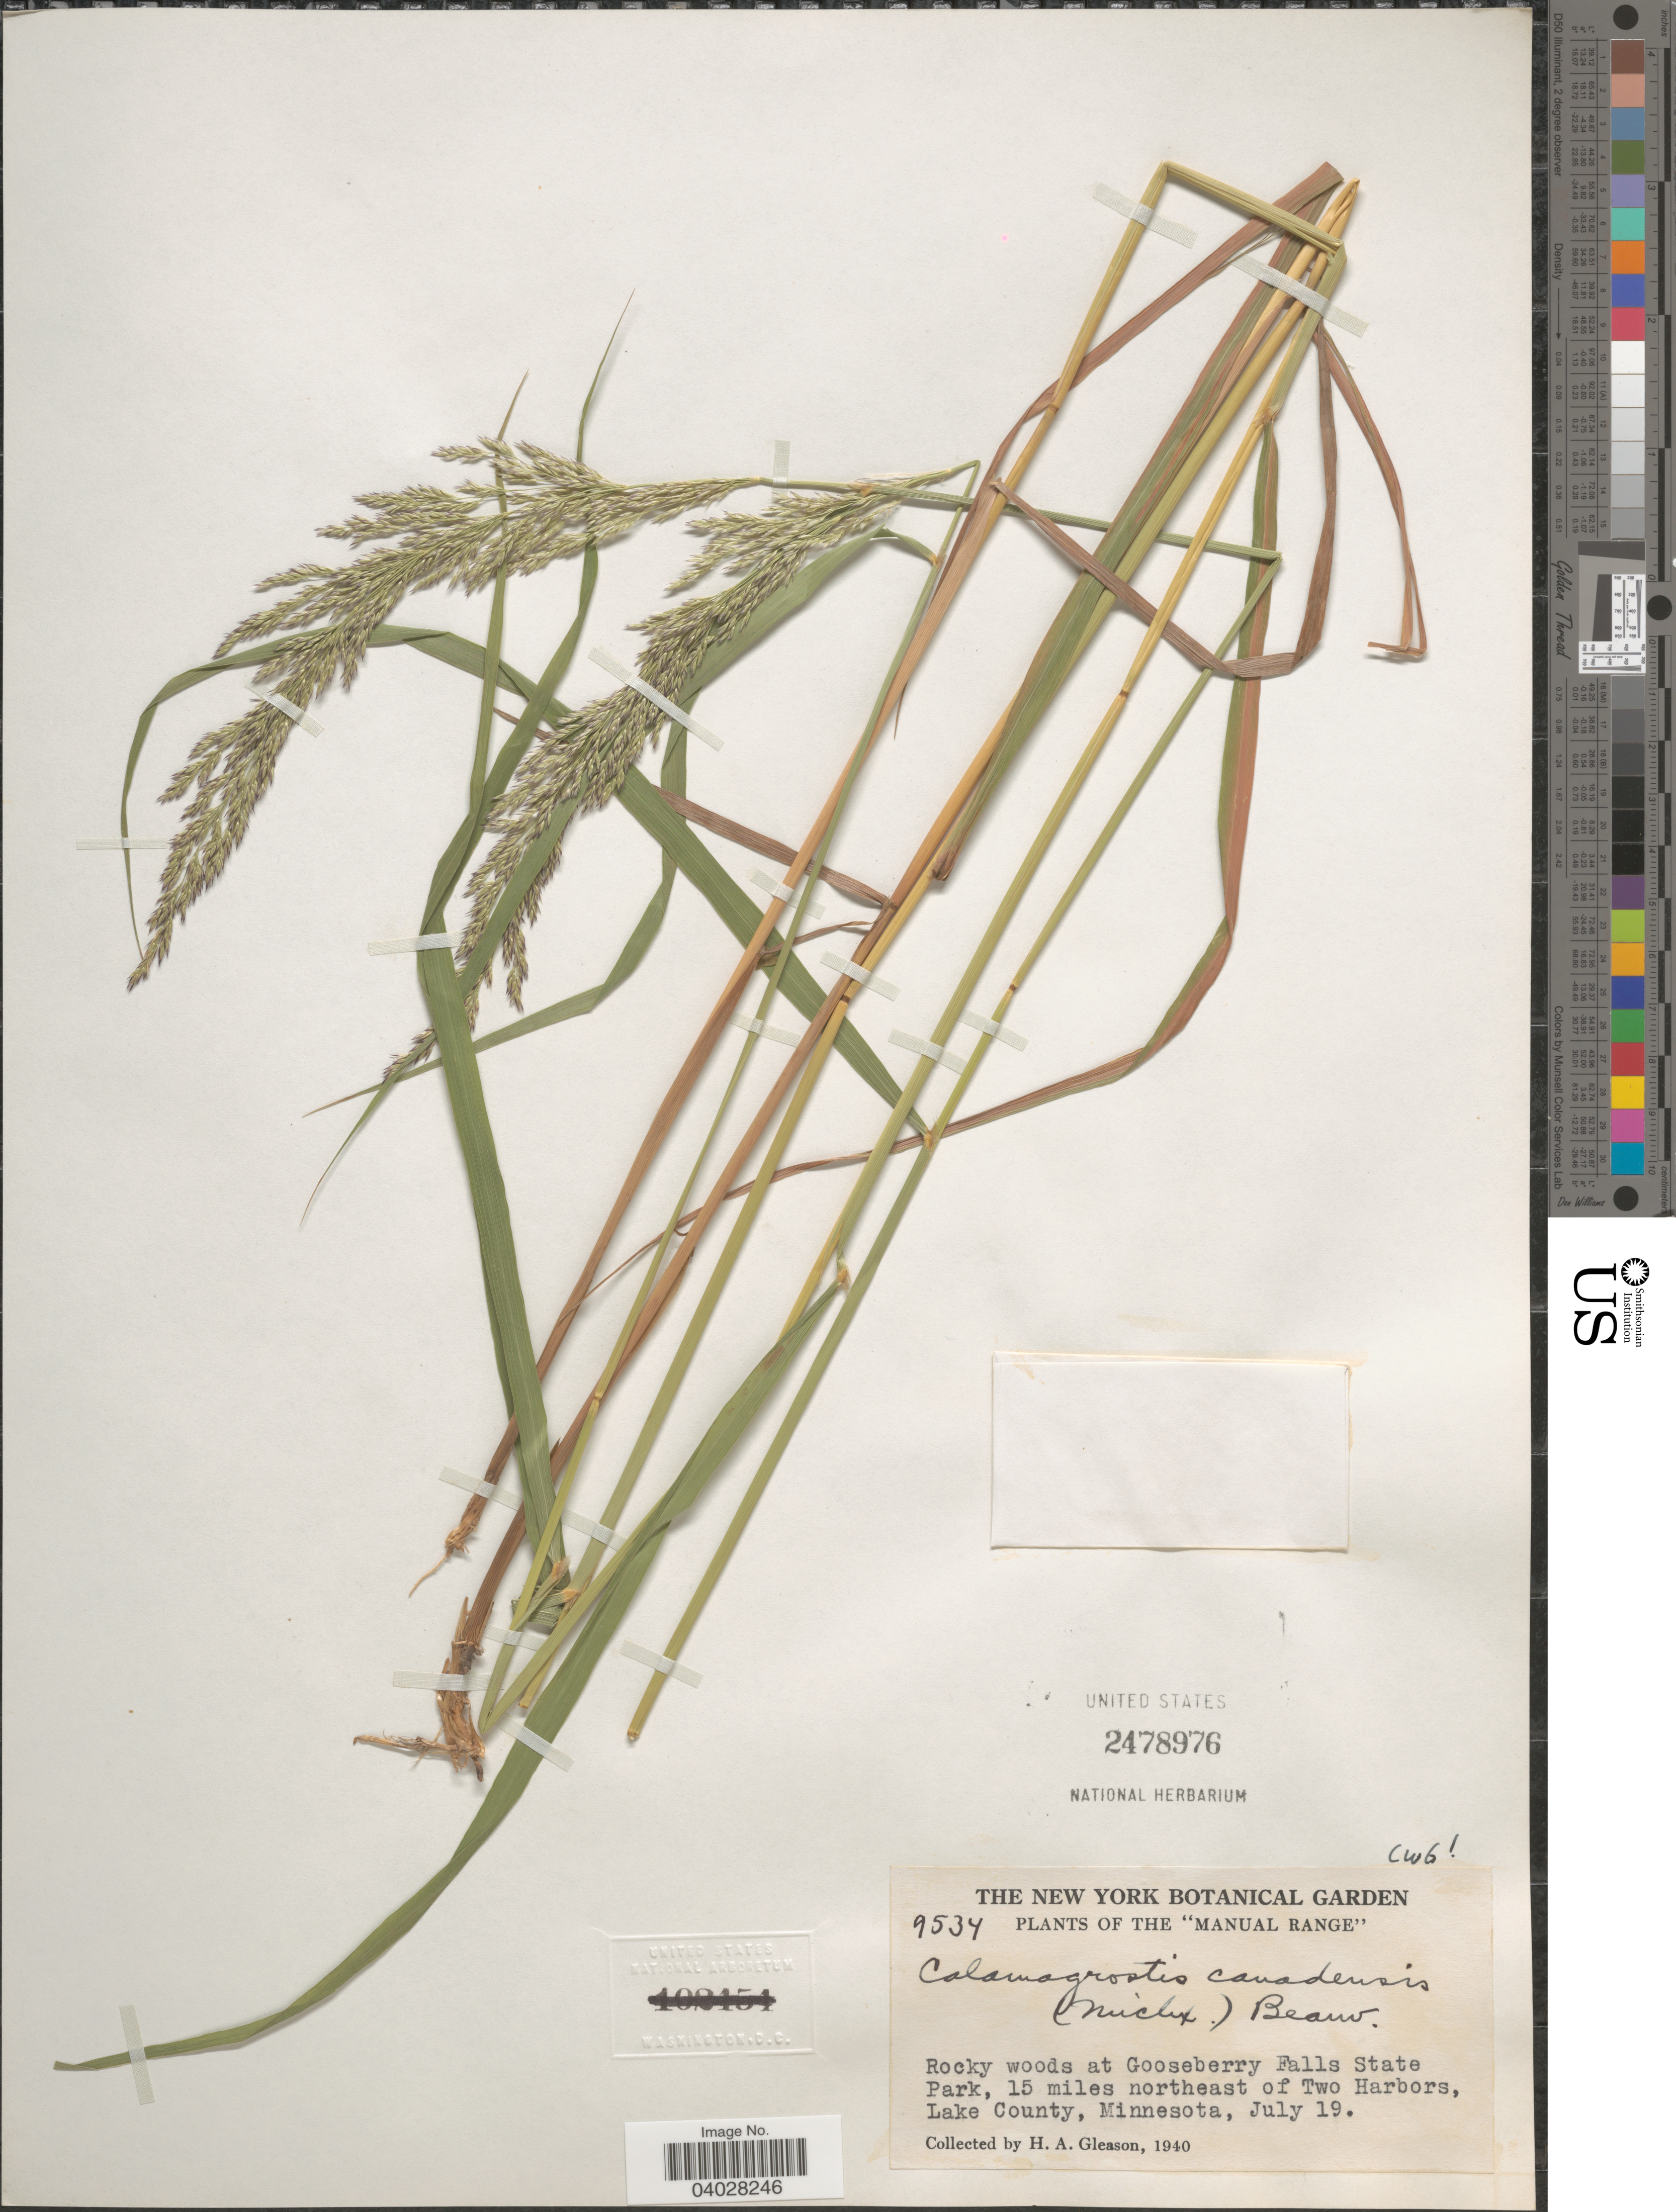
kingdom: Plantae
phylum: Tracheophyta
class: Liliopsida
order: Poales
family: Poaceae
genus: Calamagrostis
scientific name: Calamagrostis canadensis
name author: (Michx.) P. Beauv.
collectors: H. A. Gleason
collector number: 9534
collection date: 1940-07-19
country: United States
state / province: Minnesota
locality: The "Manual Range". Rocky woods at Gooseberry Falls State Park, 15 miles northeast of Two Harbors, Lake County.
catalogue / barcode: US 2478976